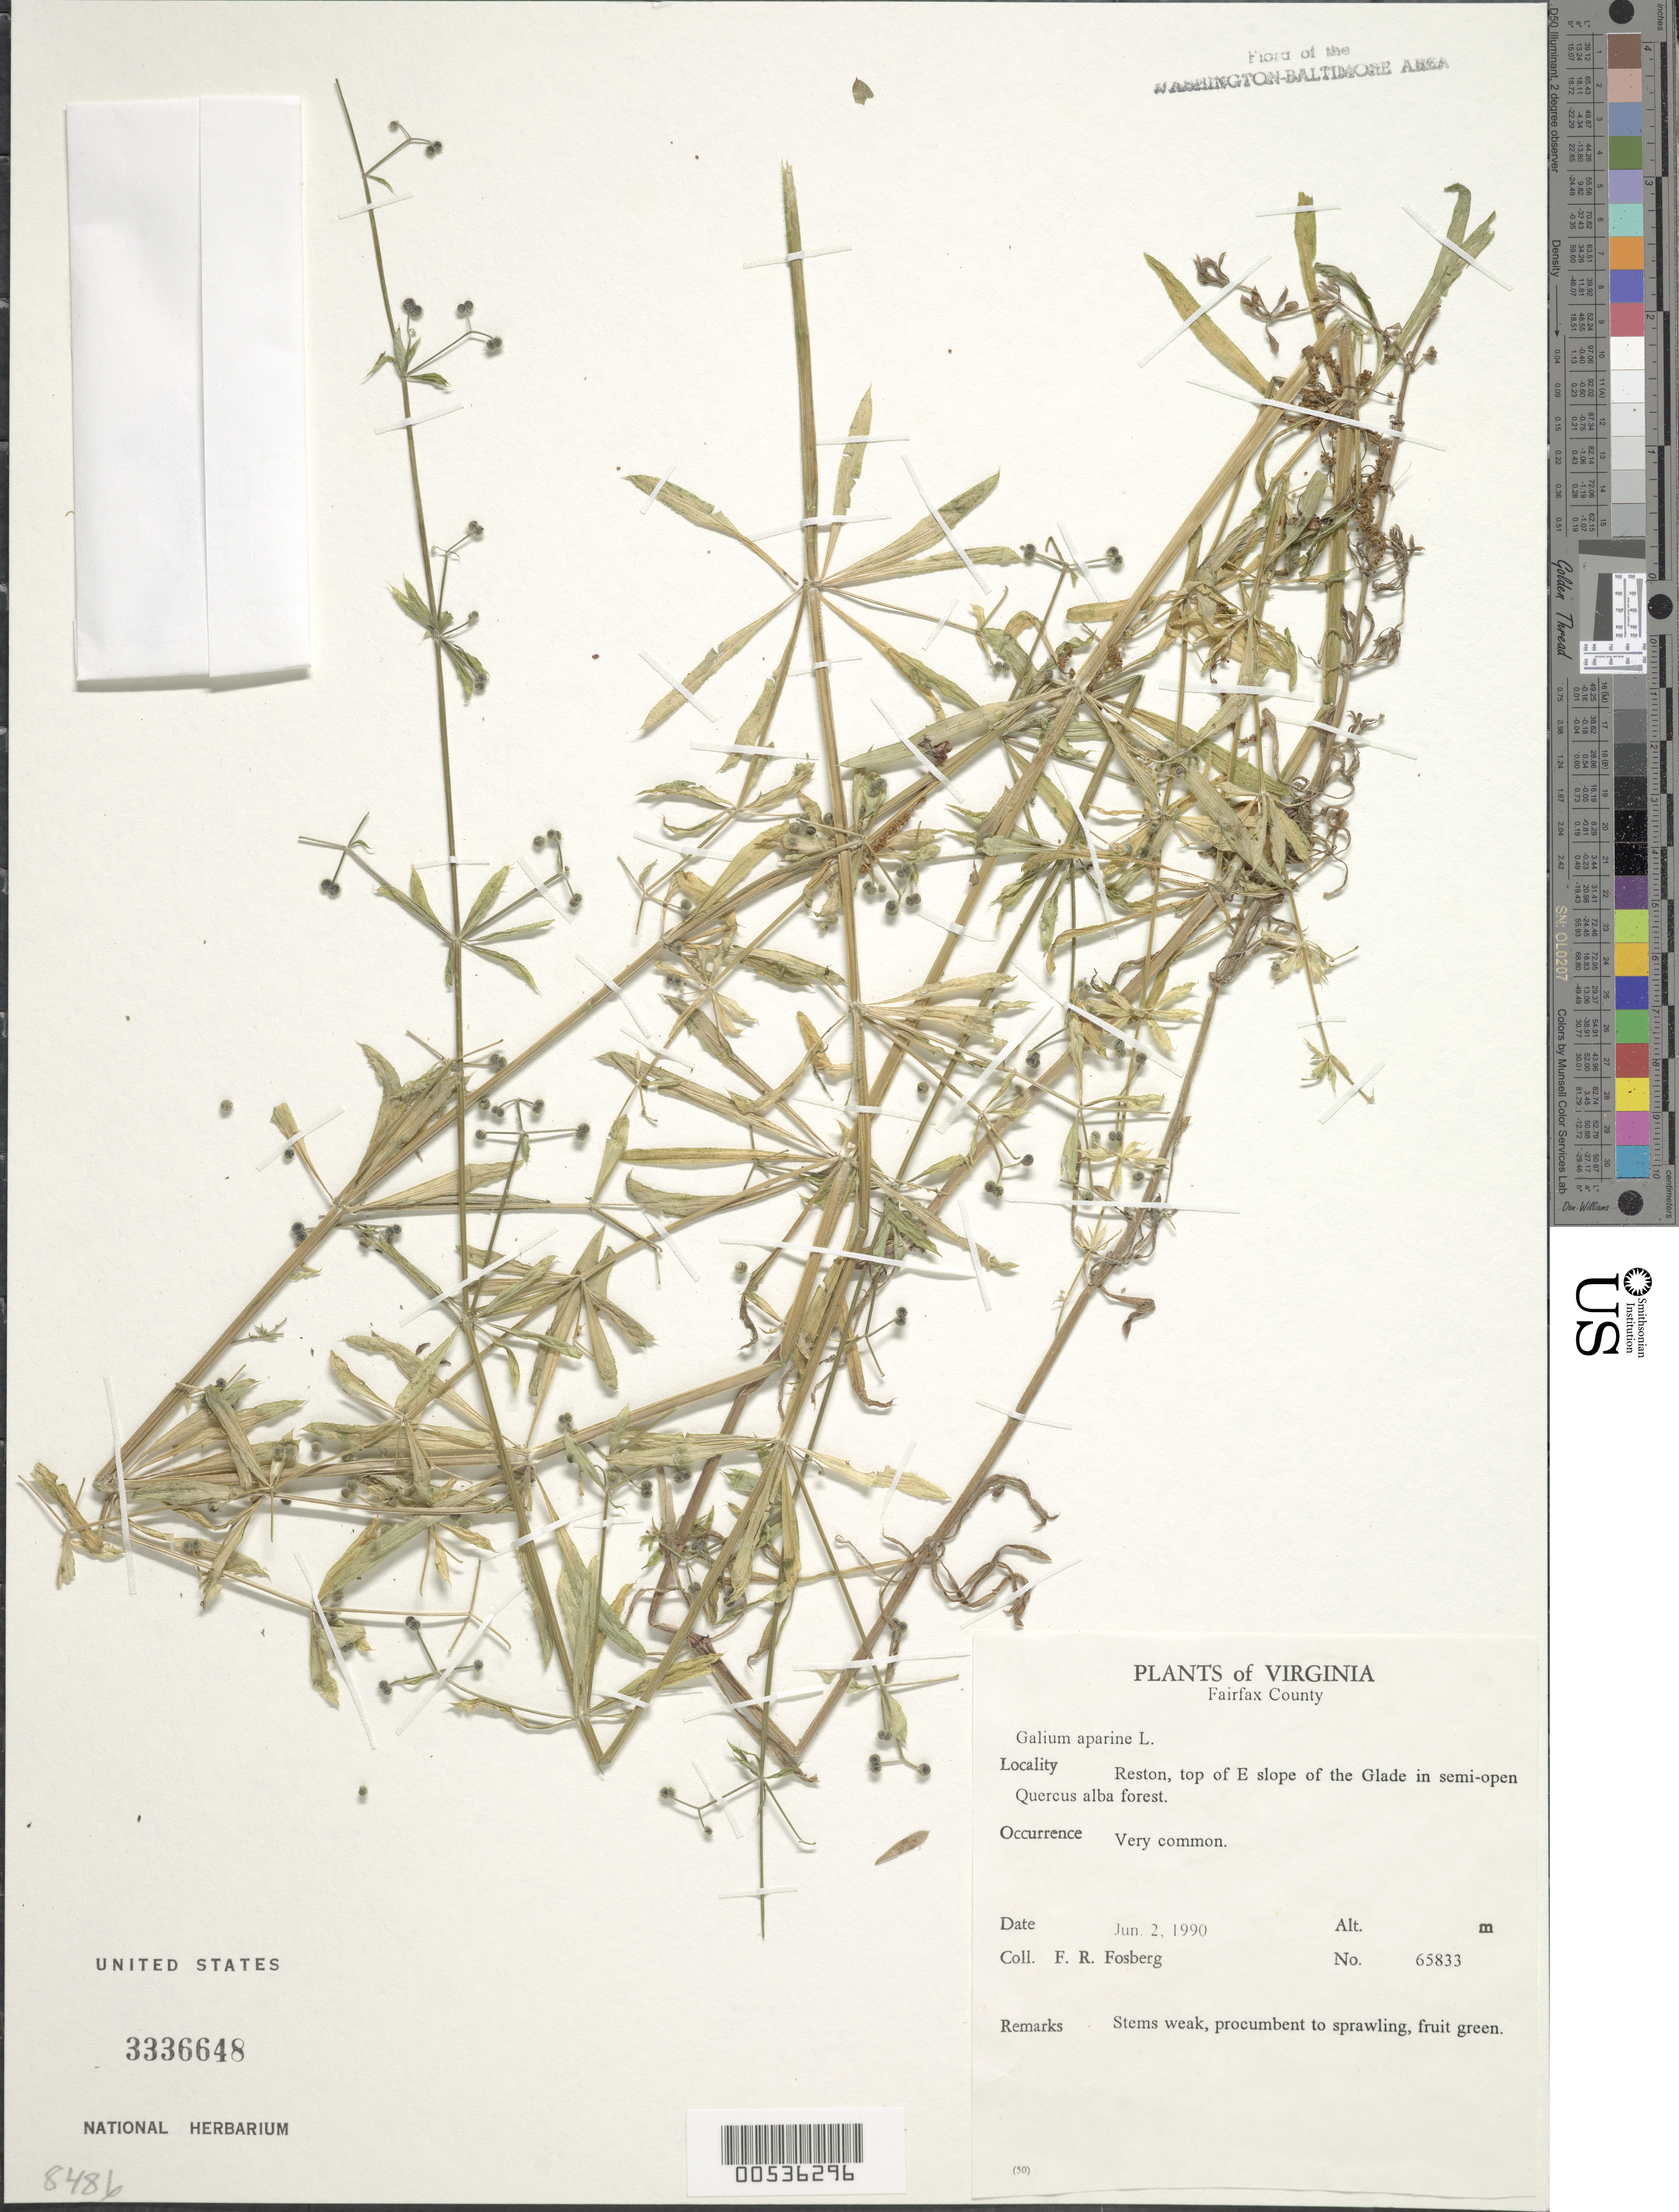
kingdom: Plantae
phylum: Tracheophyta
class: Magnoliopsida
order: Gentianales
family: Rubiaceae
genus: Galium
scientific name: Galium aparine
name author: L.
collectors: F. R. Fosberg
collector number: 65833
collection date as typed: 02 Jun 1990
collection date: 1990-06-02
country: United States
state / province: Virginia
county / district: Fairfax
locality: Reston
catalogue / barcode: US 3336648